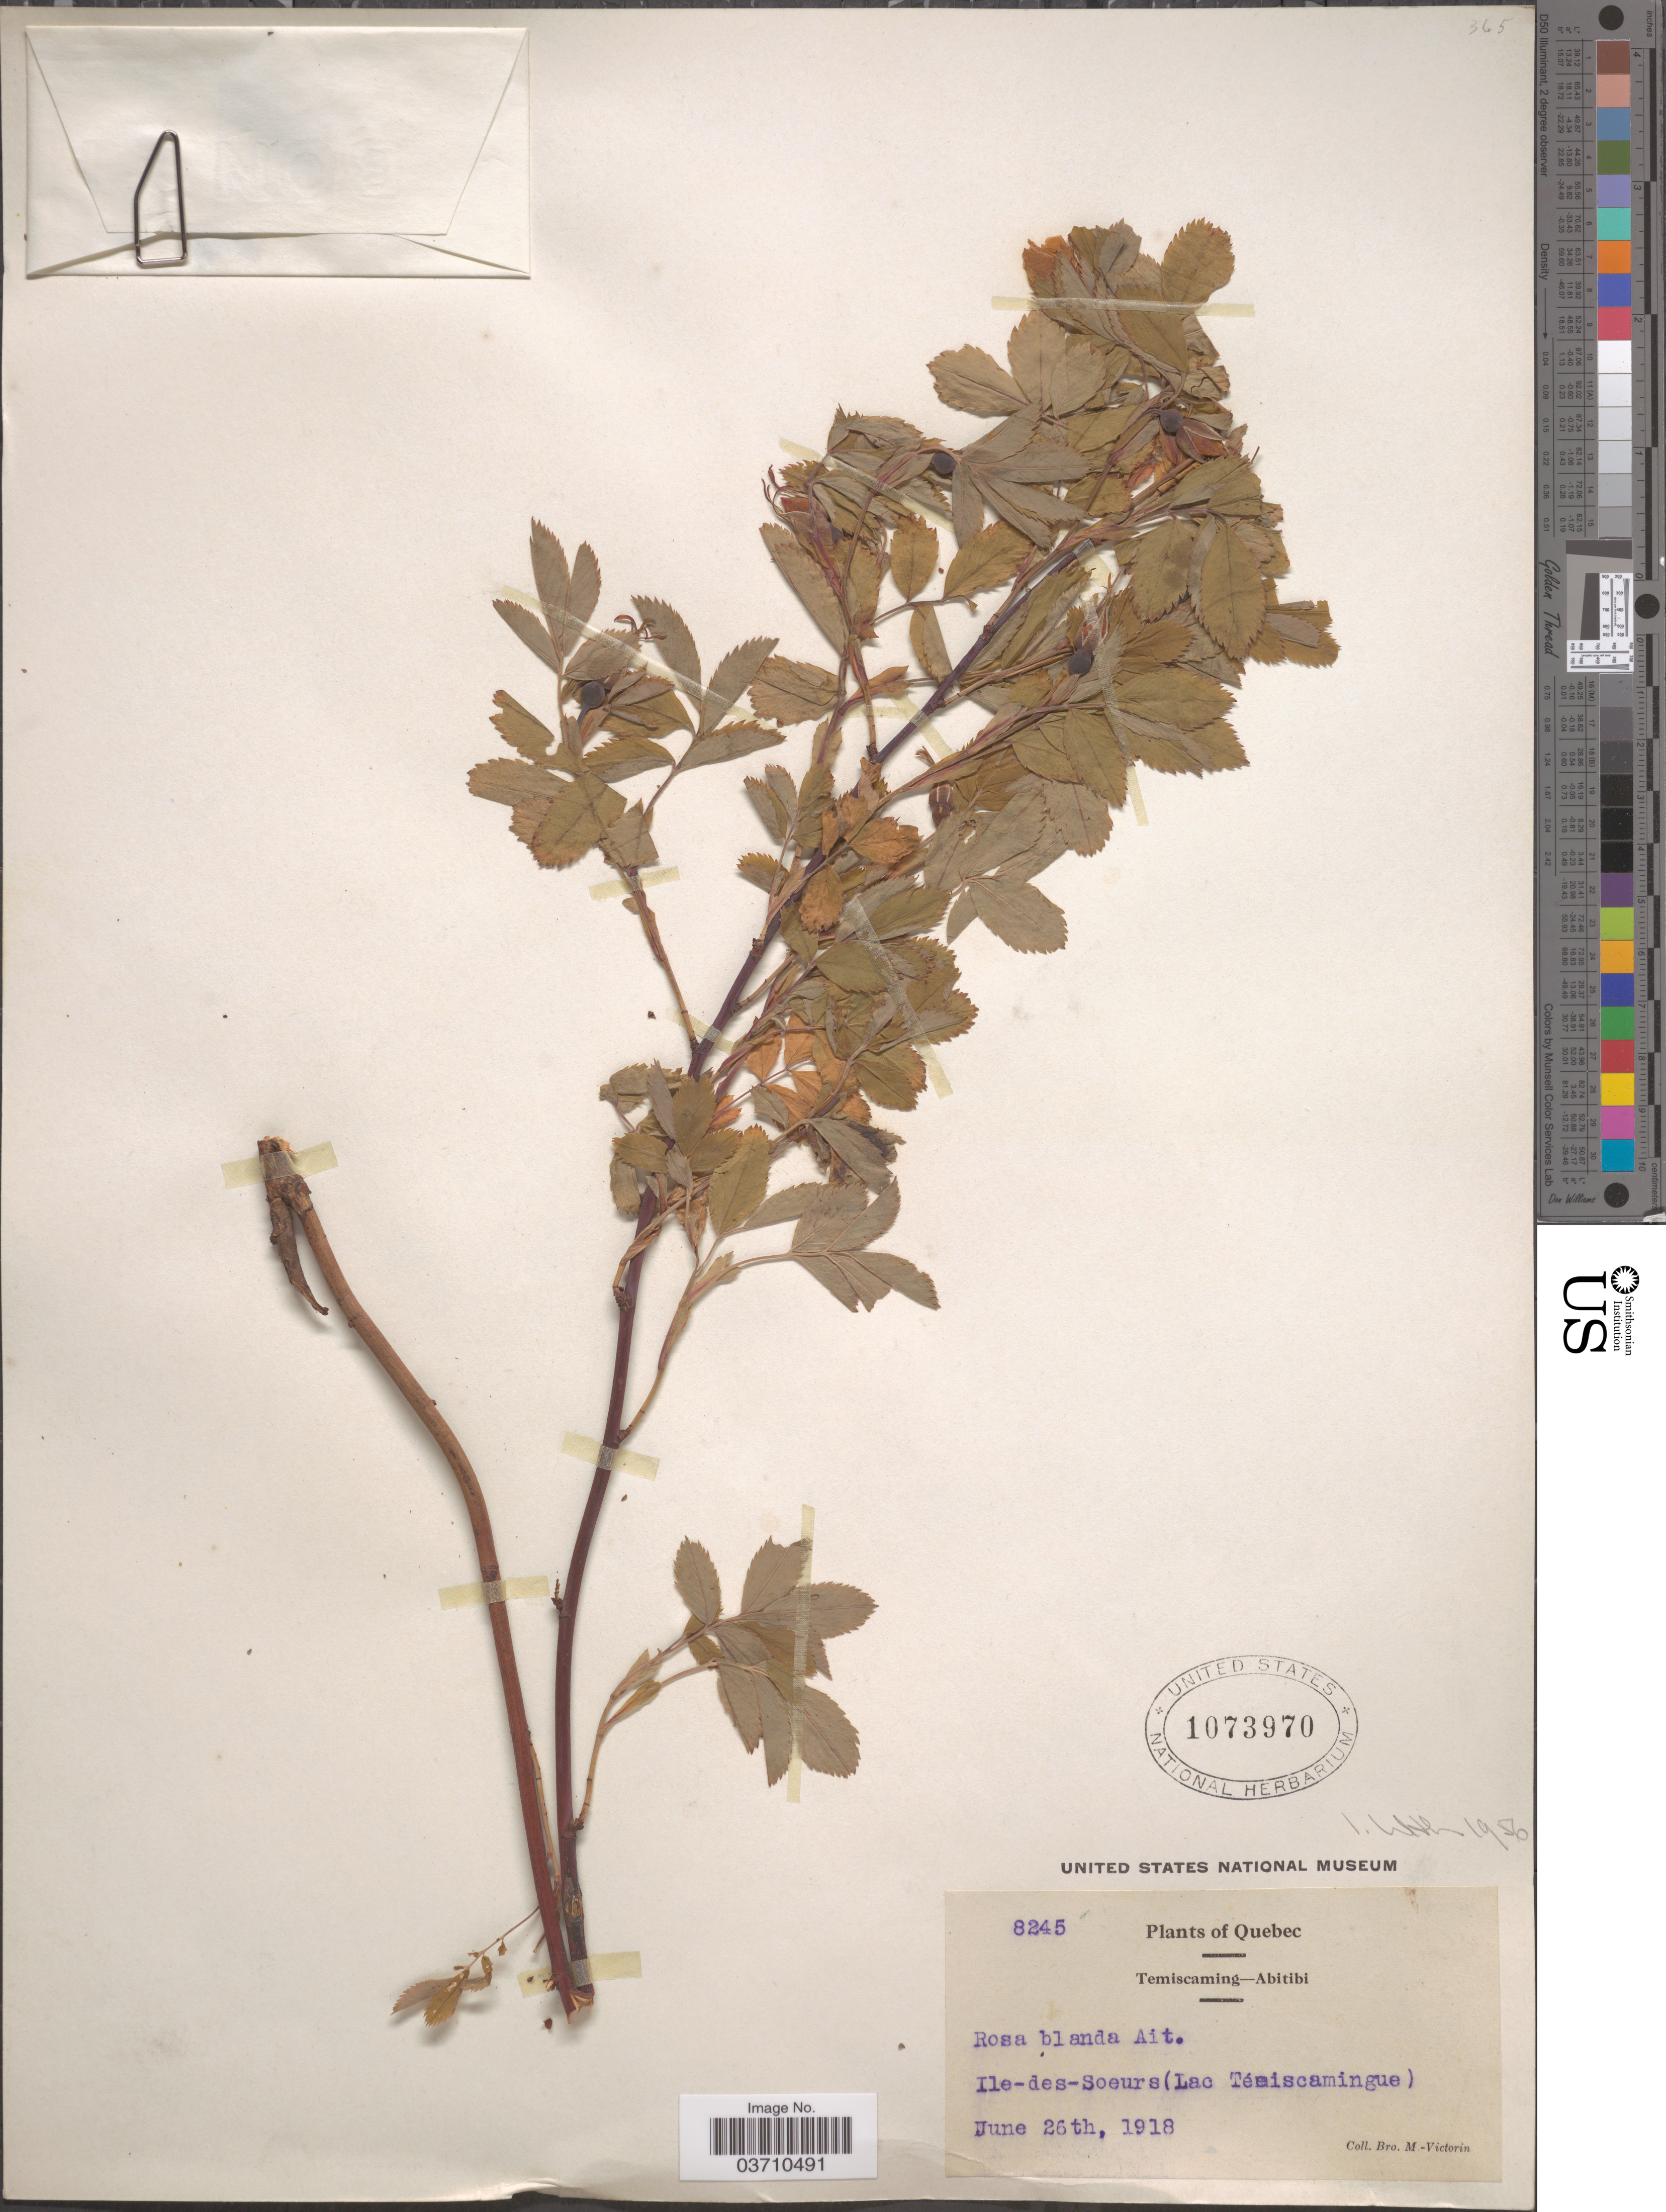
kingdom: Plantae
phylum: Tracheophyta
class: Magnoliopsida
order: Rosales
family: Rosaceae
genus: Rosa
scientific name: Rosa blanda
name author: Aiton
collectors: Fr. Marie-Victorin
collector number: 8245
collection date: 1918-06-26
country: Canada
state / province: Quebec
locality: Temiscaming-Abitibi. Ile-des-Soeurs (Lac Témiscamingue).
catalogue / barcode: US 1073970